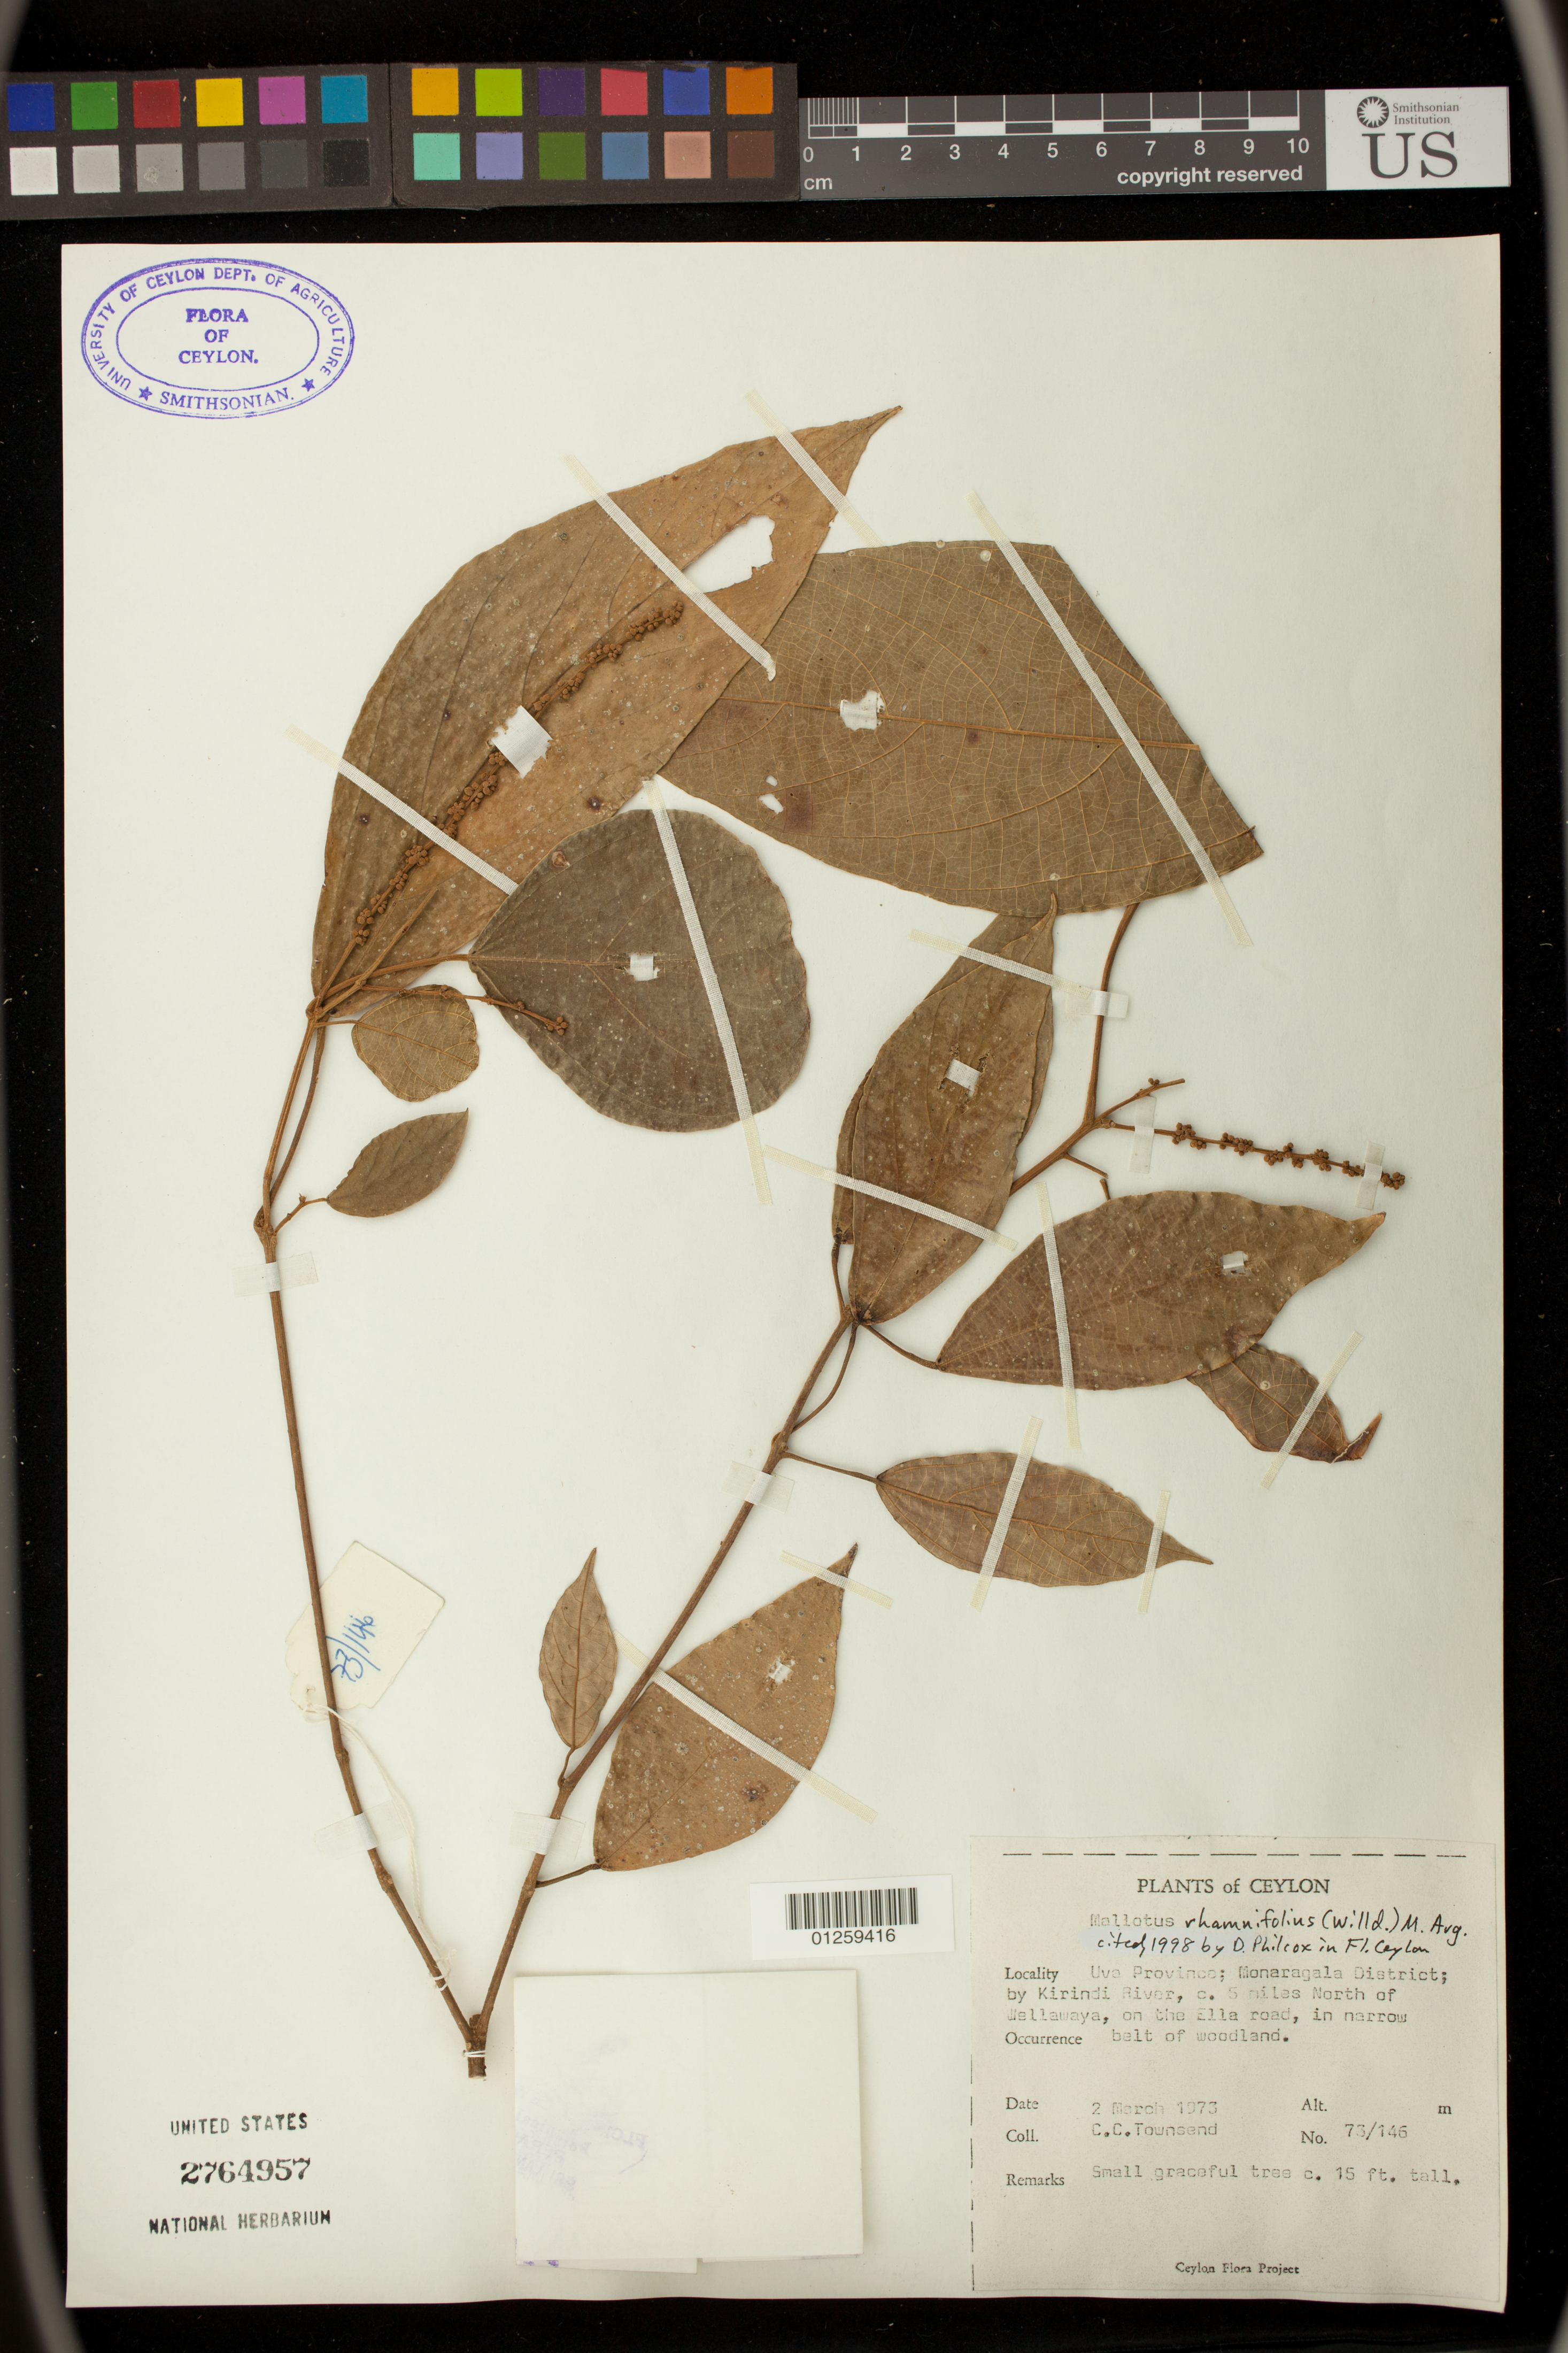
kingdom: Plantae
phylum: Tracheophyta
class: Magnoliopsida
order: Malpighiales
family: Euphorbiaceae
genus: Mallotus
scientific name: Mallotus rhamnifolius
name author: (Willd.) Müll. Arg.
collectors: C. C. Townsend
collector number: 73/146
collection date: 1973-03-02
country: Sri Lanka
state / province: Uva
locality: Monaragala District; by Kirindi River, c. 5 miles North of Wellawaya, on the Ella road, in narrow belt of woodland.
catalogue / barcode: US 2764957